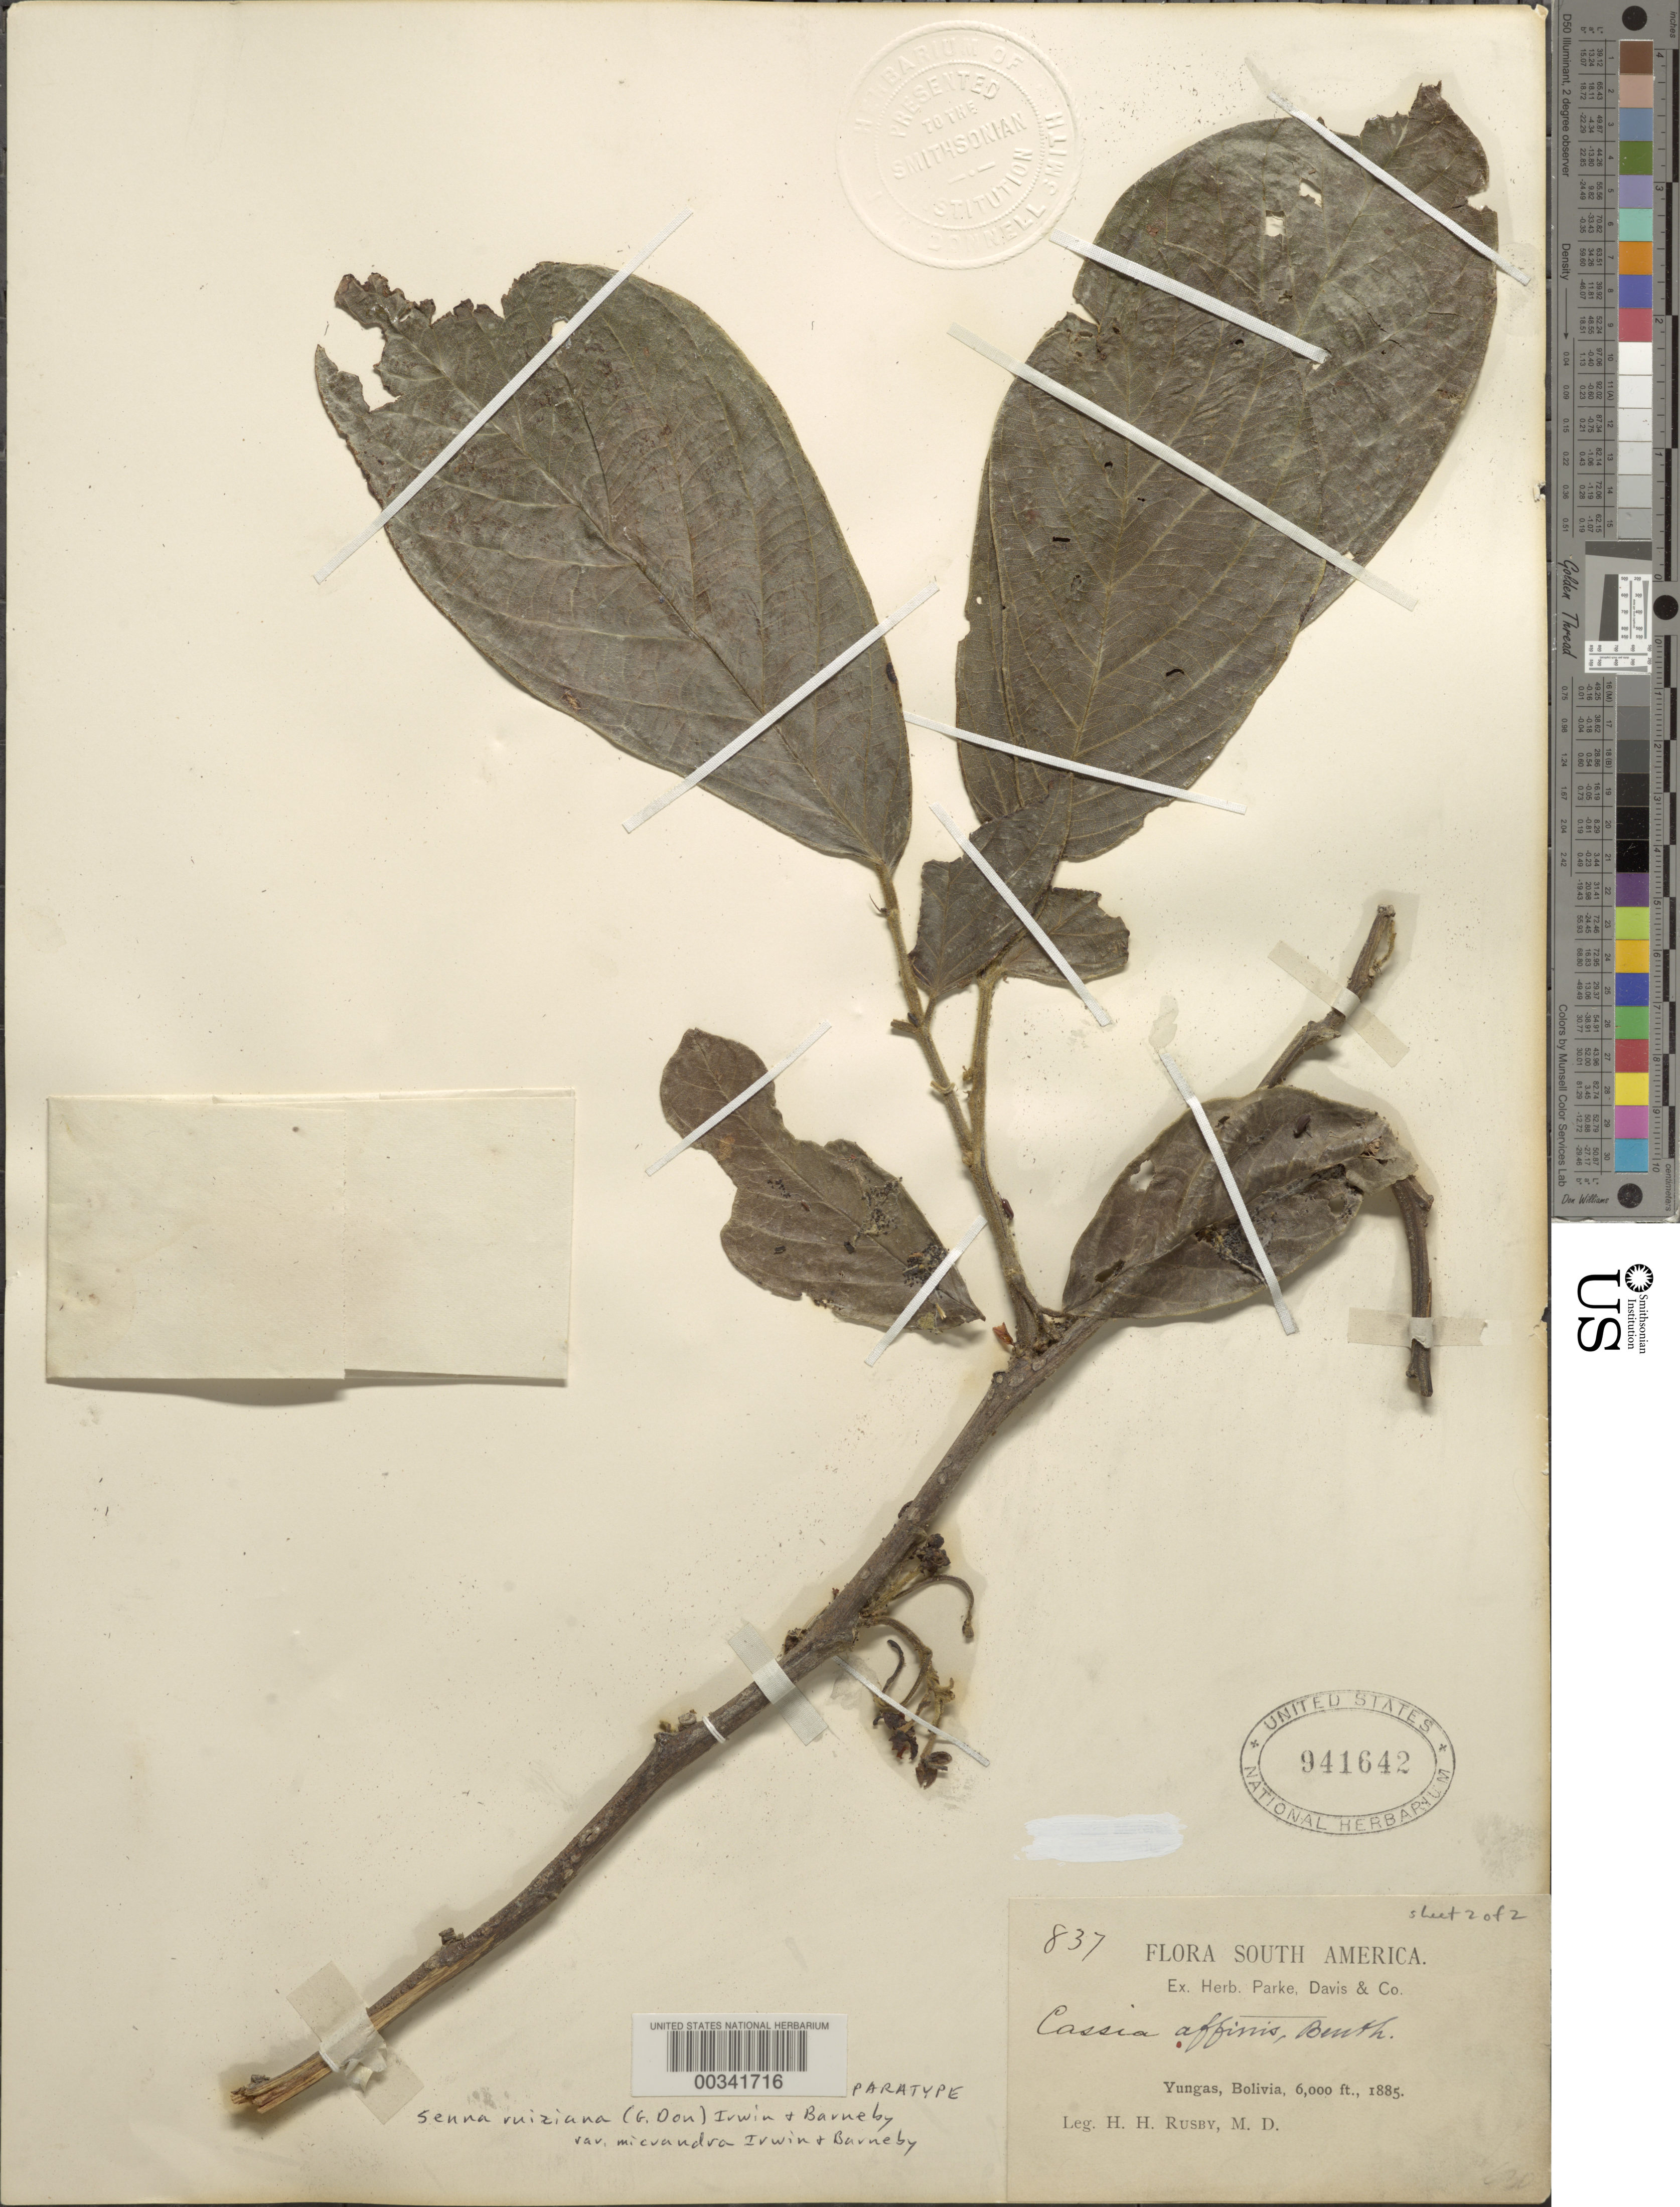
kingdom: Plantae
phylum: Tracheophyta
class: Magnoliopsida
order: Fabales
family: Fabaceae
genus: Senna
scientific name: Senna ruiziana var. micrandra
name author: H.S. Irwin & Barneby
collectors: H. H. Rusby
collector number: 837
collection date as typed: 1885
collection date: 1885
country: Bolivia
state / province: La Paz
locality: Yungas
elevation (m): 1829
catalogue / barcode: US 941642